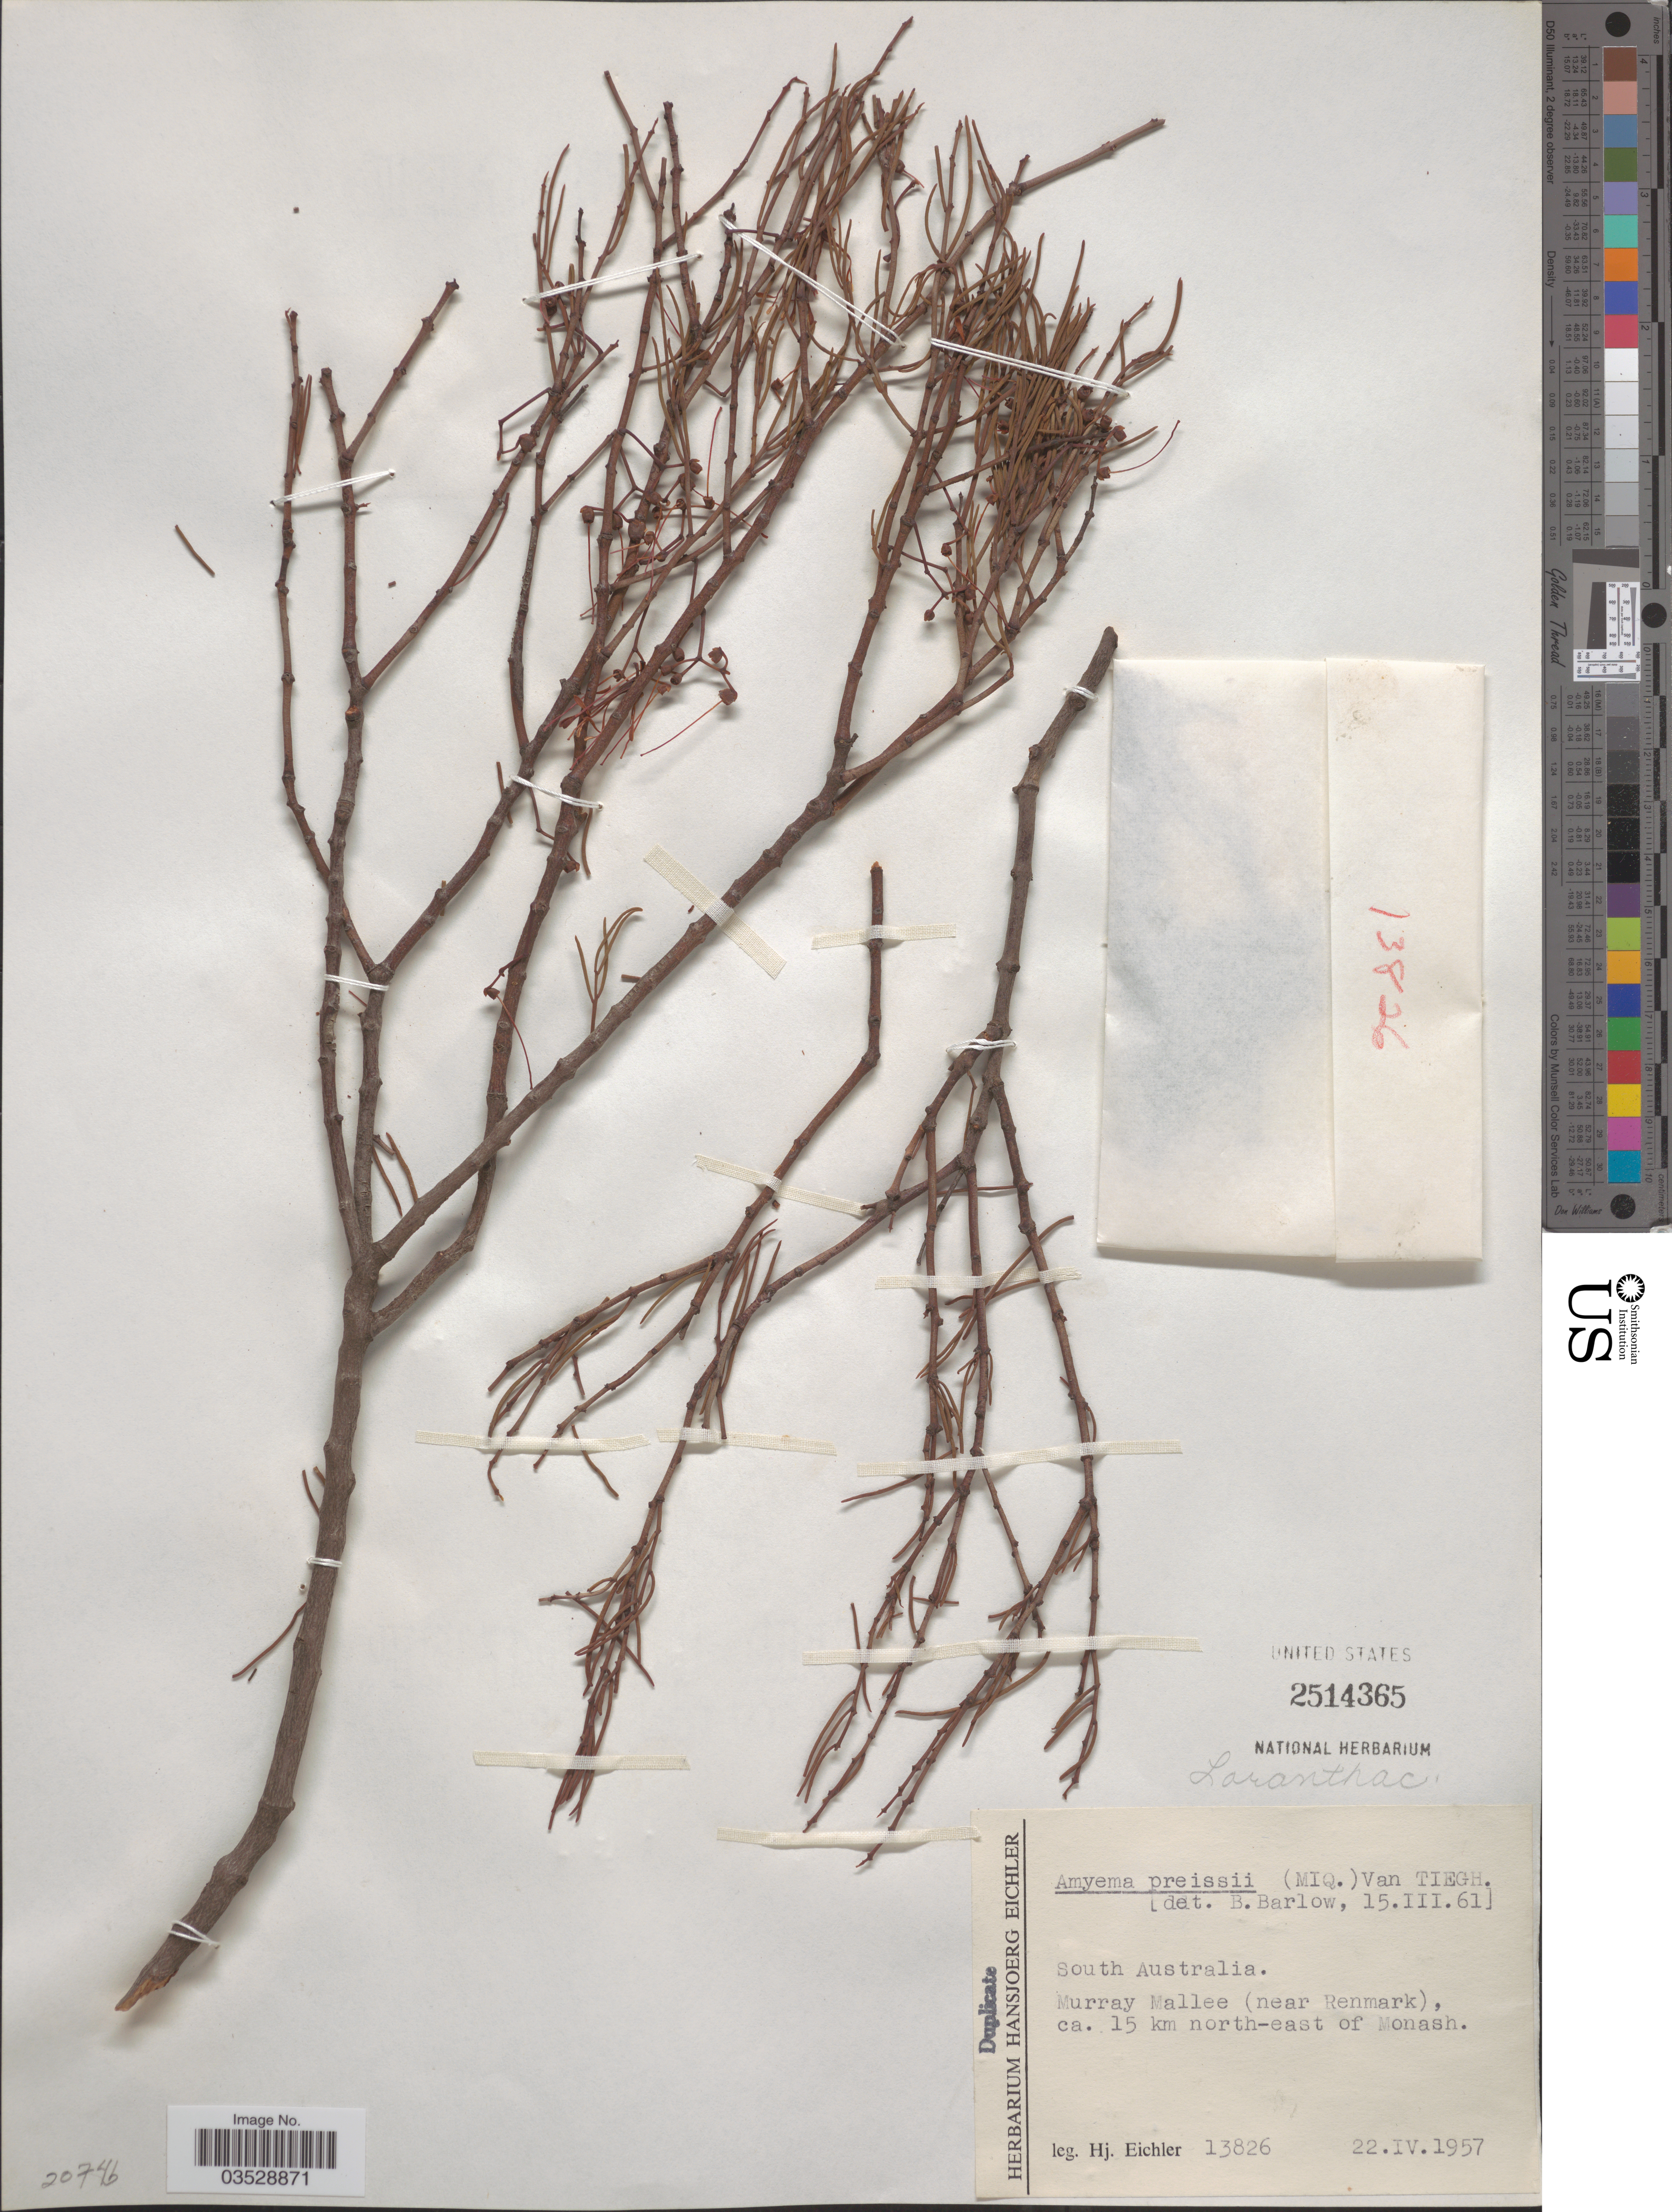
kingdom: Plantae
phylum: Tracheophyta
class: Magnoliopsida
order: Santalales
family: Loranthaceae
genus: Amyema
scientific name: Amyema preissii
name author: Tiegh.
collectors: H. Eichler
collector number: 13826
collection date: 1957-04-22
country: Australia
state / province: South Australia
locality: Murray Mallee (near Renmark), ca. 15 km north-east of Monash.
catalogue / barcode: US 2514365